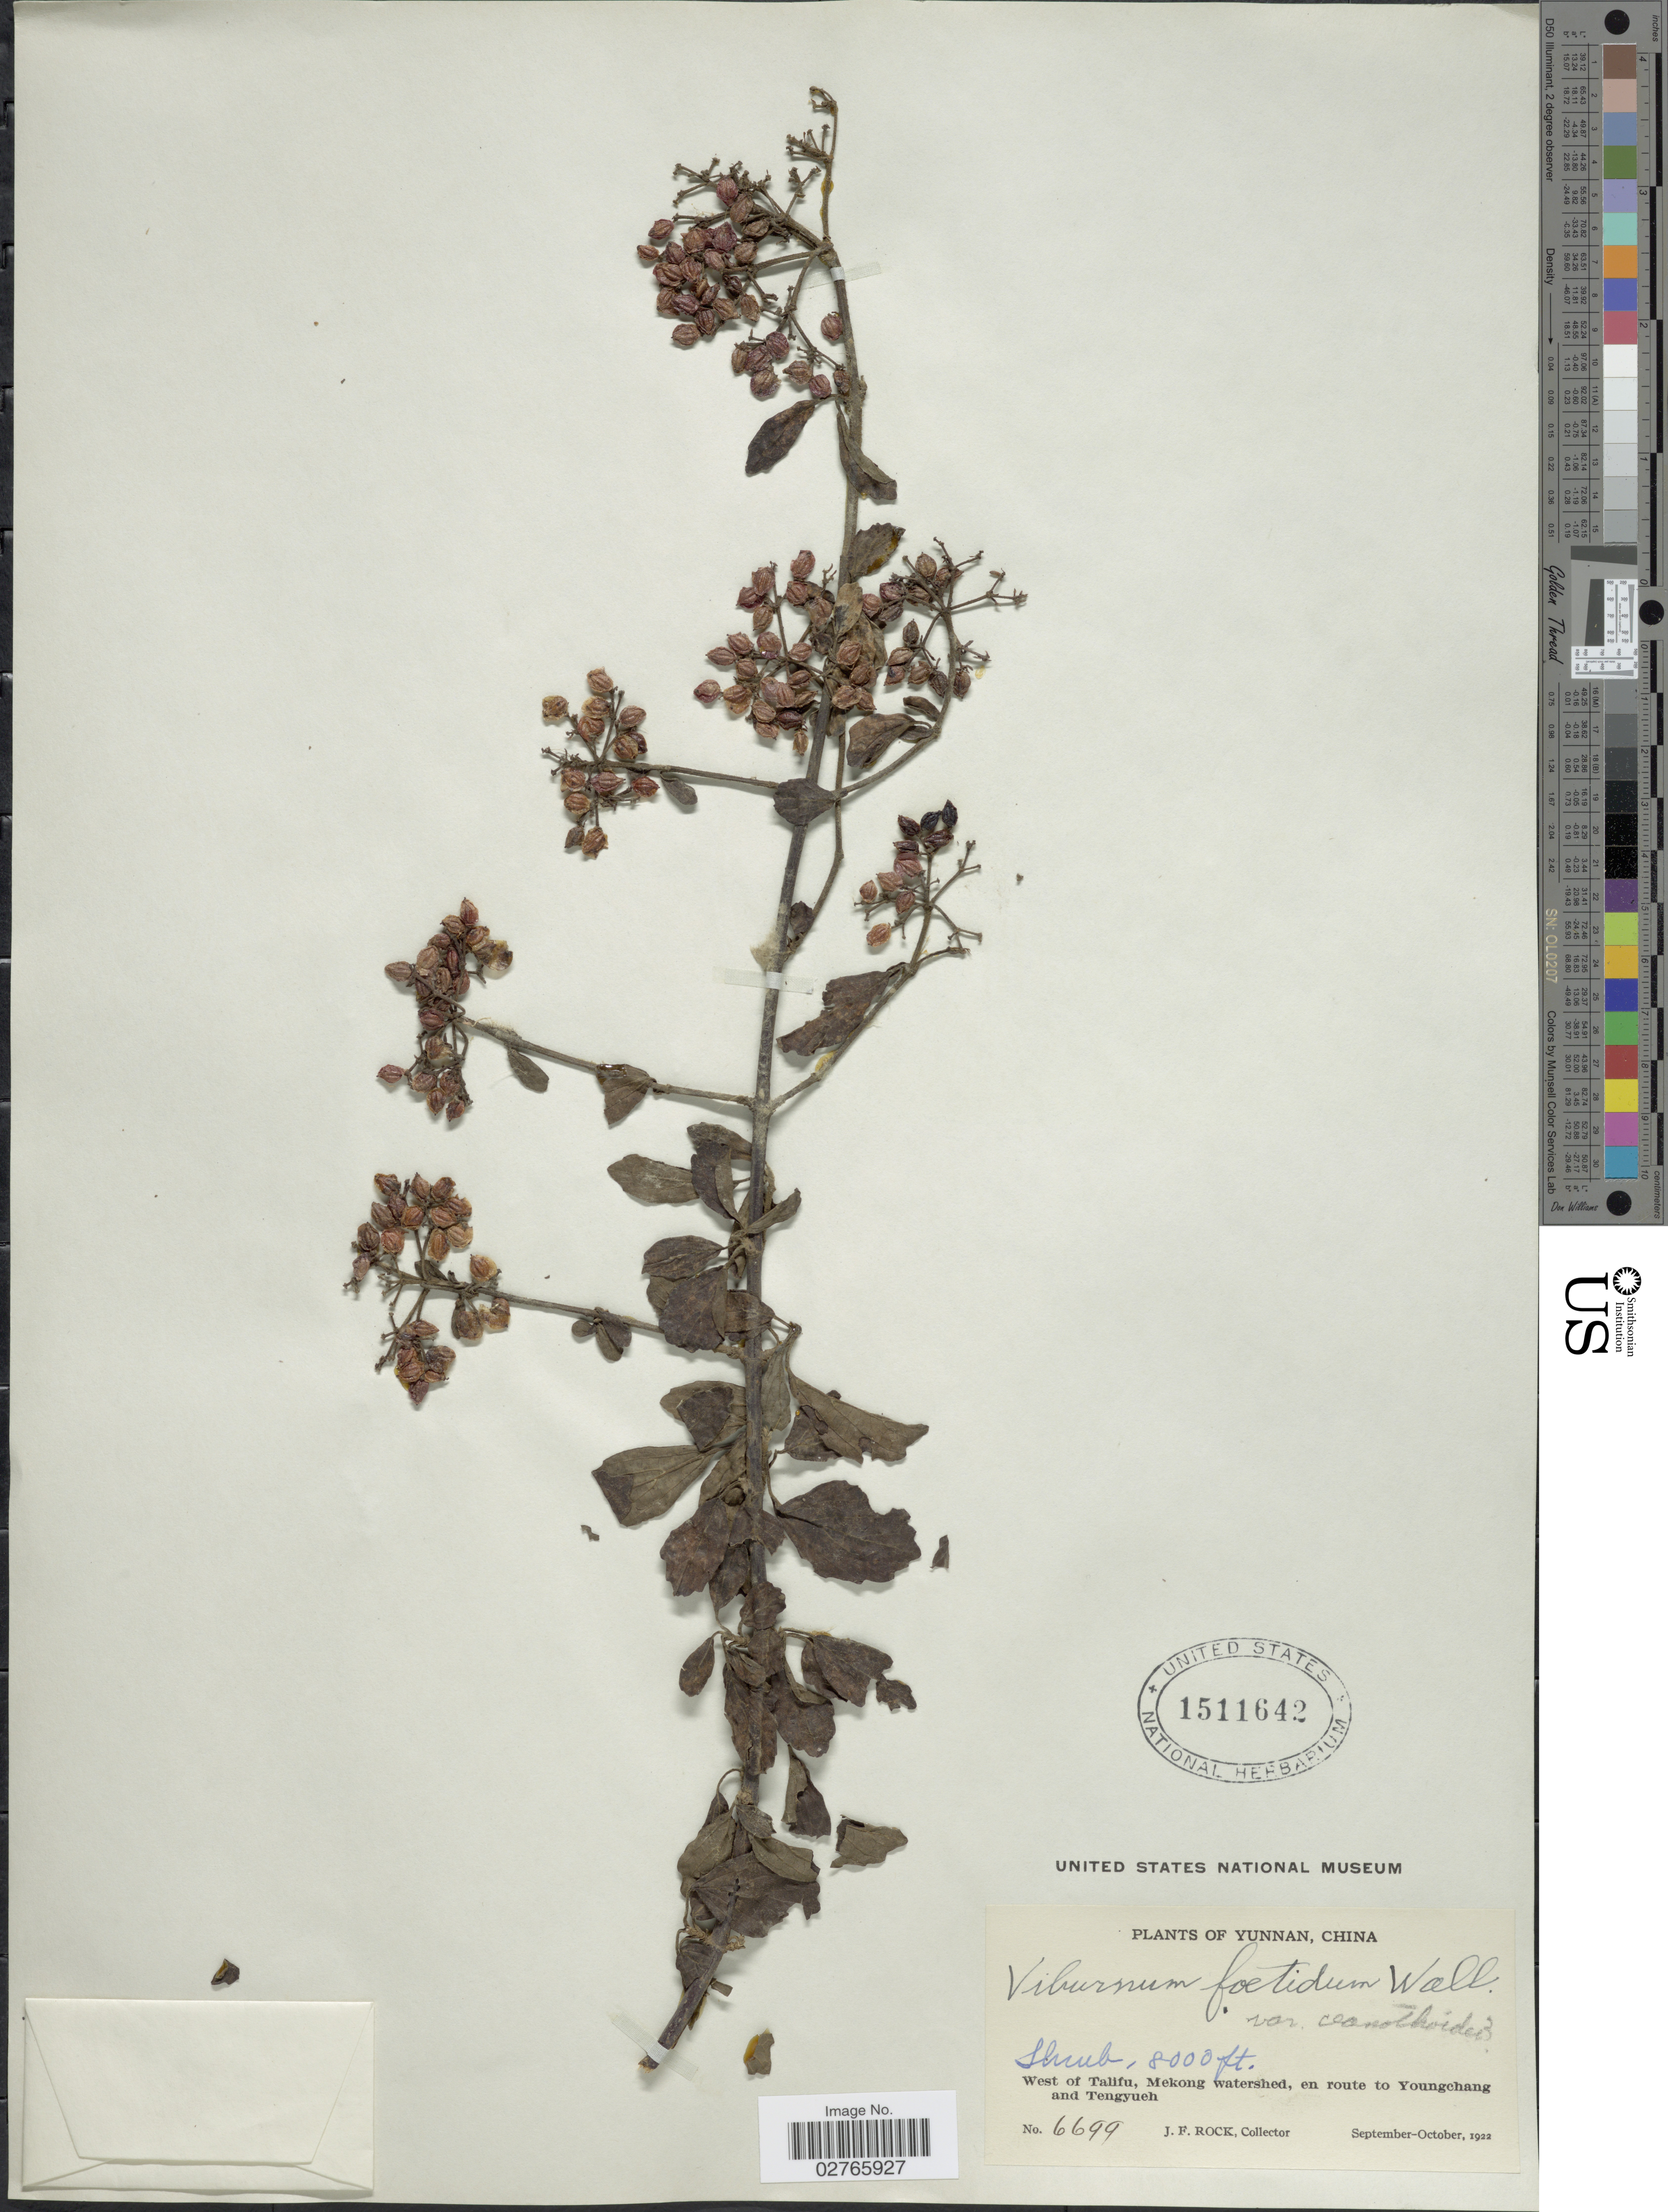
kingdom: Plantae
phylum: Tracheophyta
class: Magnoliopsida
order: Dipsacales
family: Viburnaceae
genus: Viburnum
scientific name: Viburnum foetidum var. ceanothoides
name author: (C.H. Wright) Hand.-Mazz.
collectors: J. Rock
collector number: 6699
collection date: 1922-09/1922-10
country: China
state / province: Yunnan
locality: West of Talifu, Mekong watershed, en route to Youngchang and Tengyueh.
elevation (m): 2438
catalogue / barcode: US 1511642